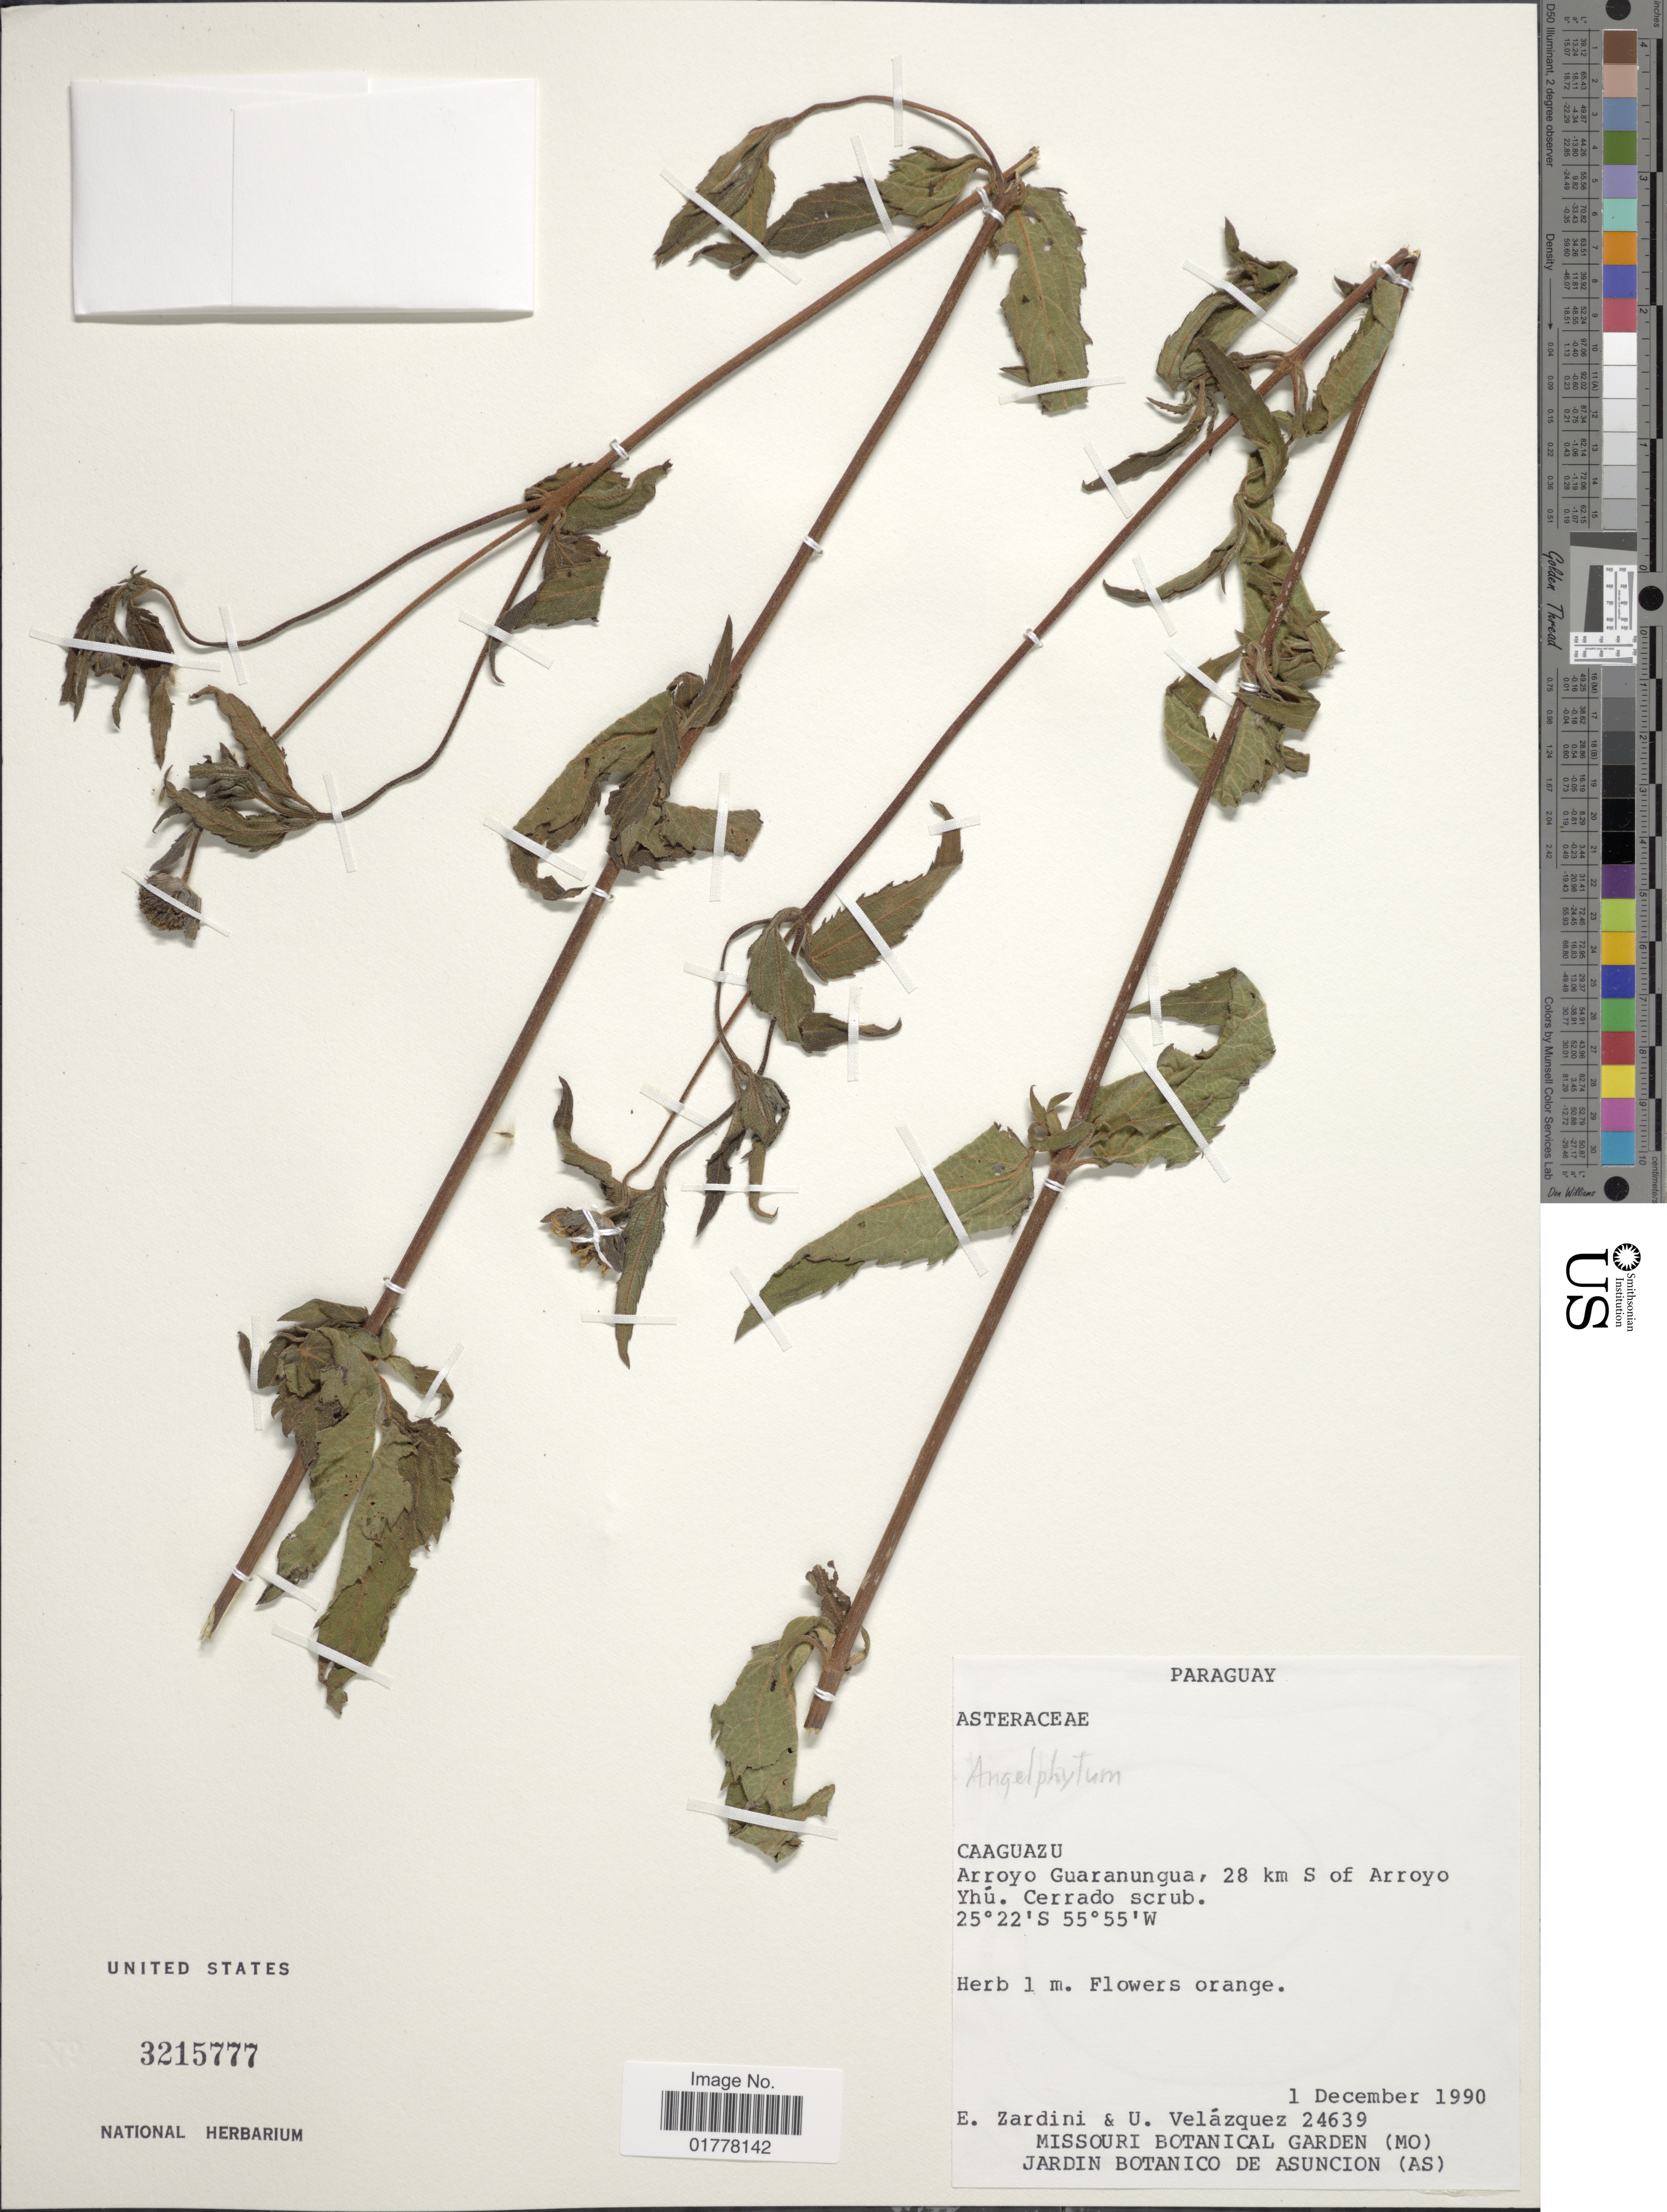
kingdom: Plantae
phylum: Tracheophyta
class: Magnoliopsida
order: Asterales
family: Asteraceae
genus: Angelphytum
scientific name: Angelphytum sp.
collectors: E. M. Zardini & U. Velázquez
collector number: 24639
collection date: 1990-12-01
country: Paraguay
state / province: Caaguazu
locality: Caaguazu. Arroyo Guaranungua, 28 km S of Arroyo Yhú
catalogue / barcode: US 3215777